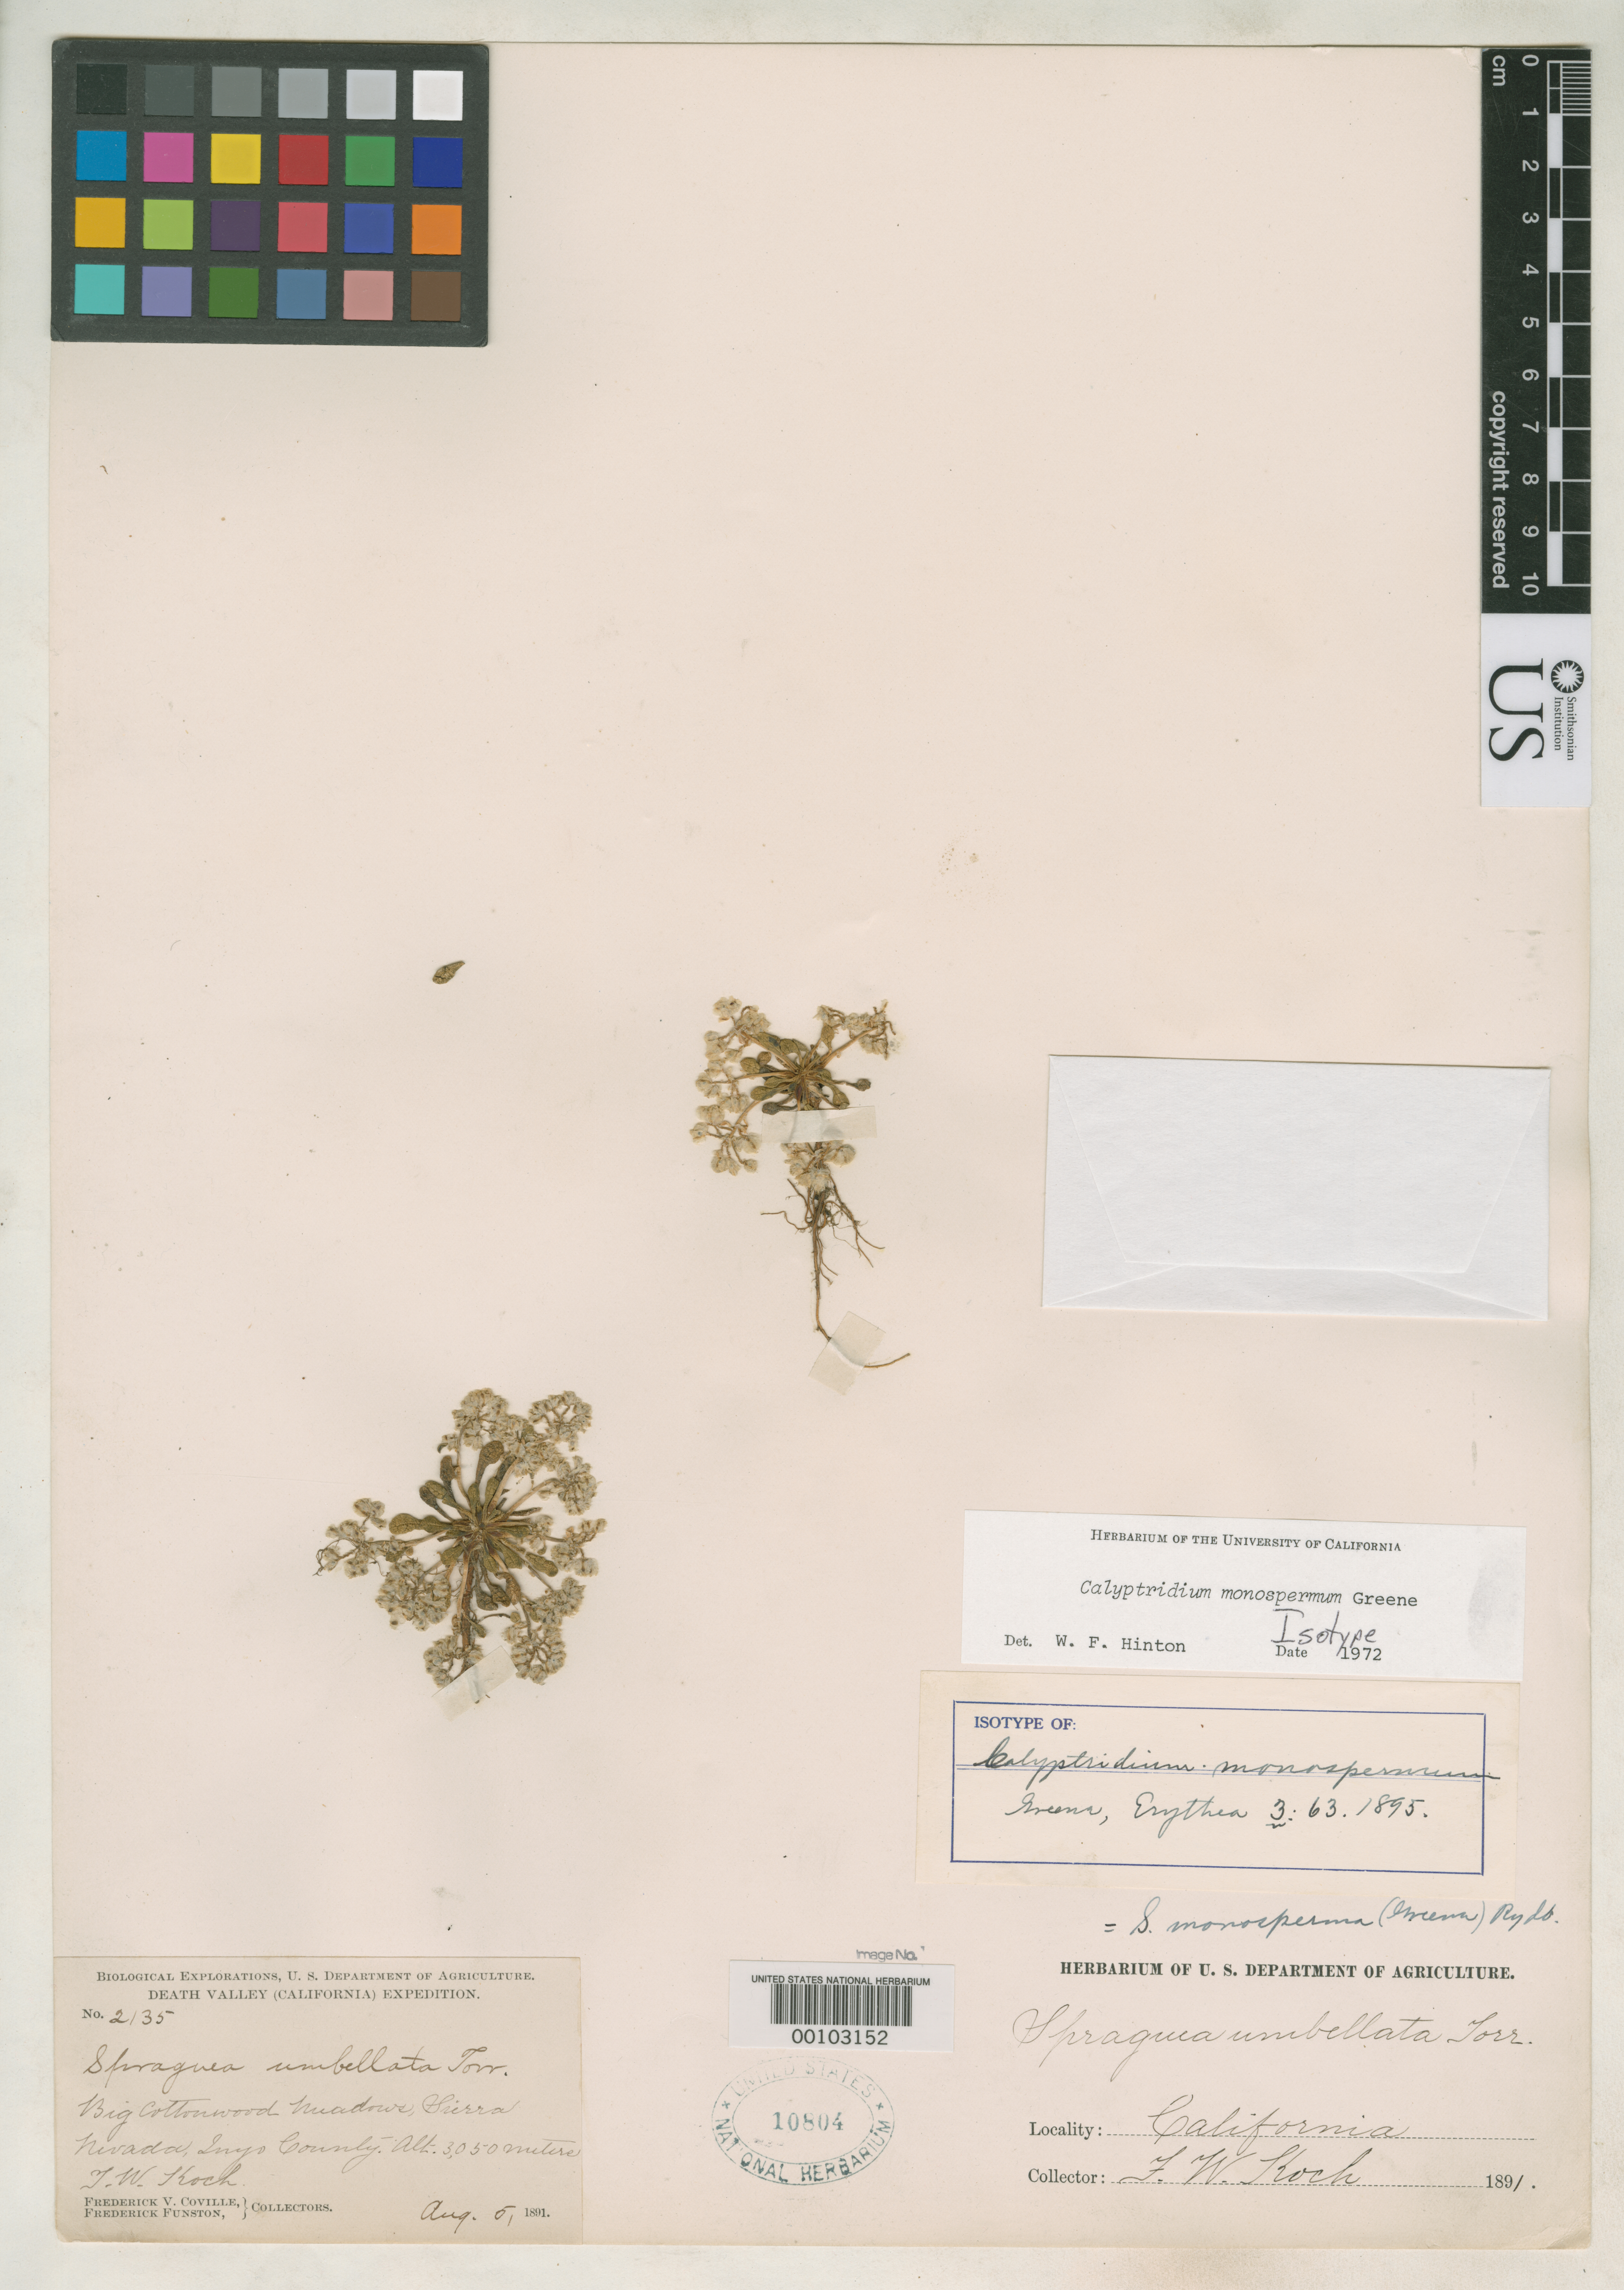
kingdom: Plantae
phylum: Tracheophyta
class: Magnoliopsida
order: Caryophyllales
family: Montiaceae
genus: Calyptridium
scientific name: Calyptridium monospermum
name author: Greene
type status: Isotype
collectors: F. W. Koch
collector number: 2135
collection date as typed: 05 Aug 1891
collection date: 1891-08-05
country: United States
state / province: California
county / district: Inyo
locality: Big Cottonwood Meadows.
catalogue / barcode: US 10804